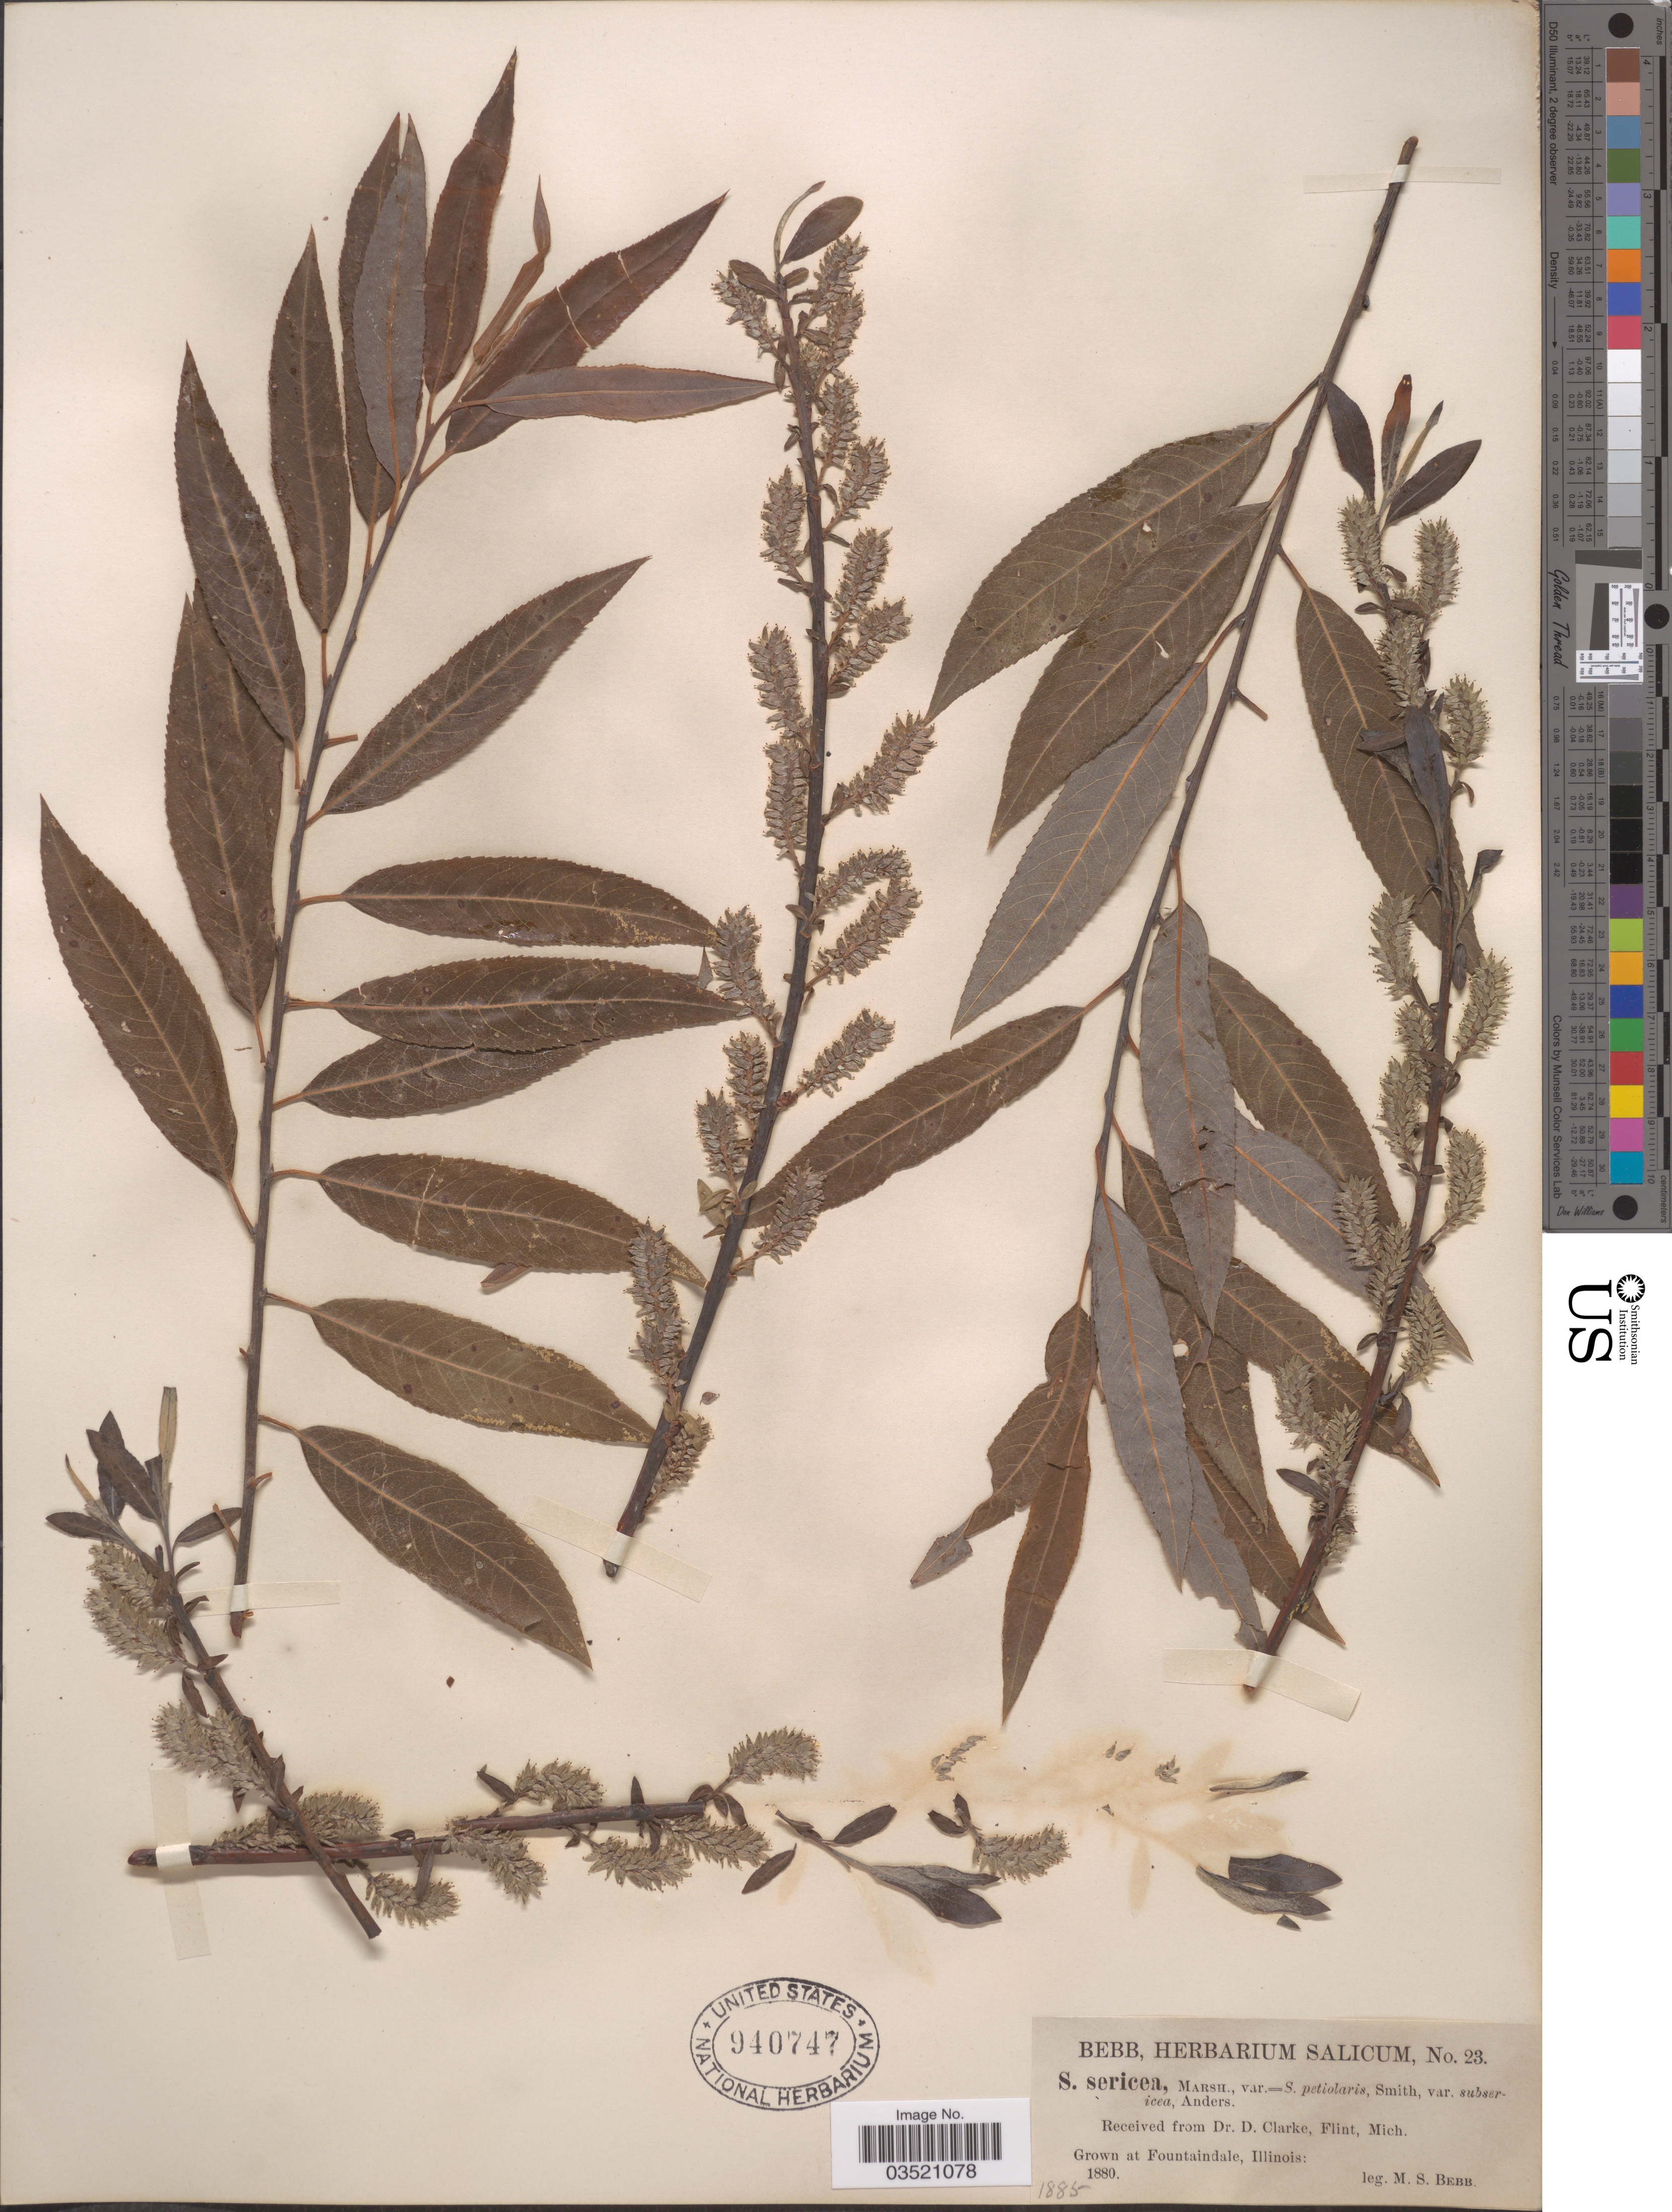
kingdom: Plantae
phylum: Tracheophyta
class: Magnoliopsida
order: Malpighiales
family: Salicaceae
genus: Salix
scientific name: Salix sericea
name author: Marshall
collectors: M. Bebb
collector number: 23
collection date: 1880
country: United States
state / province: Illinois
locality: Fountaindale.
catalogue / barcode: US 940747